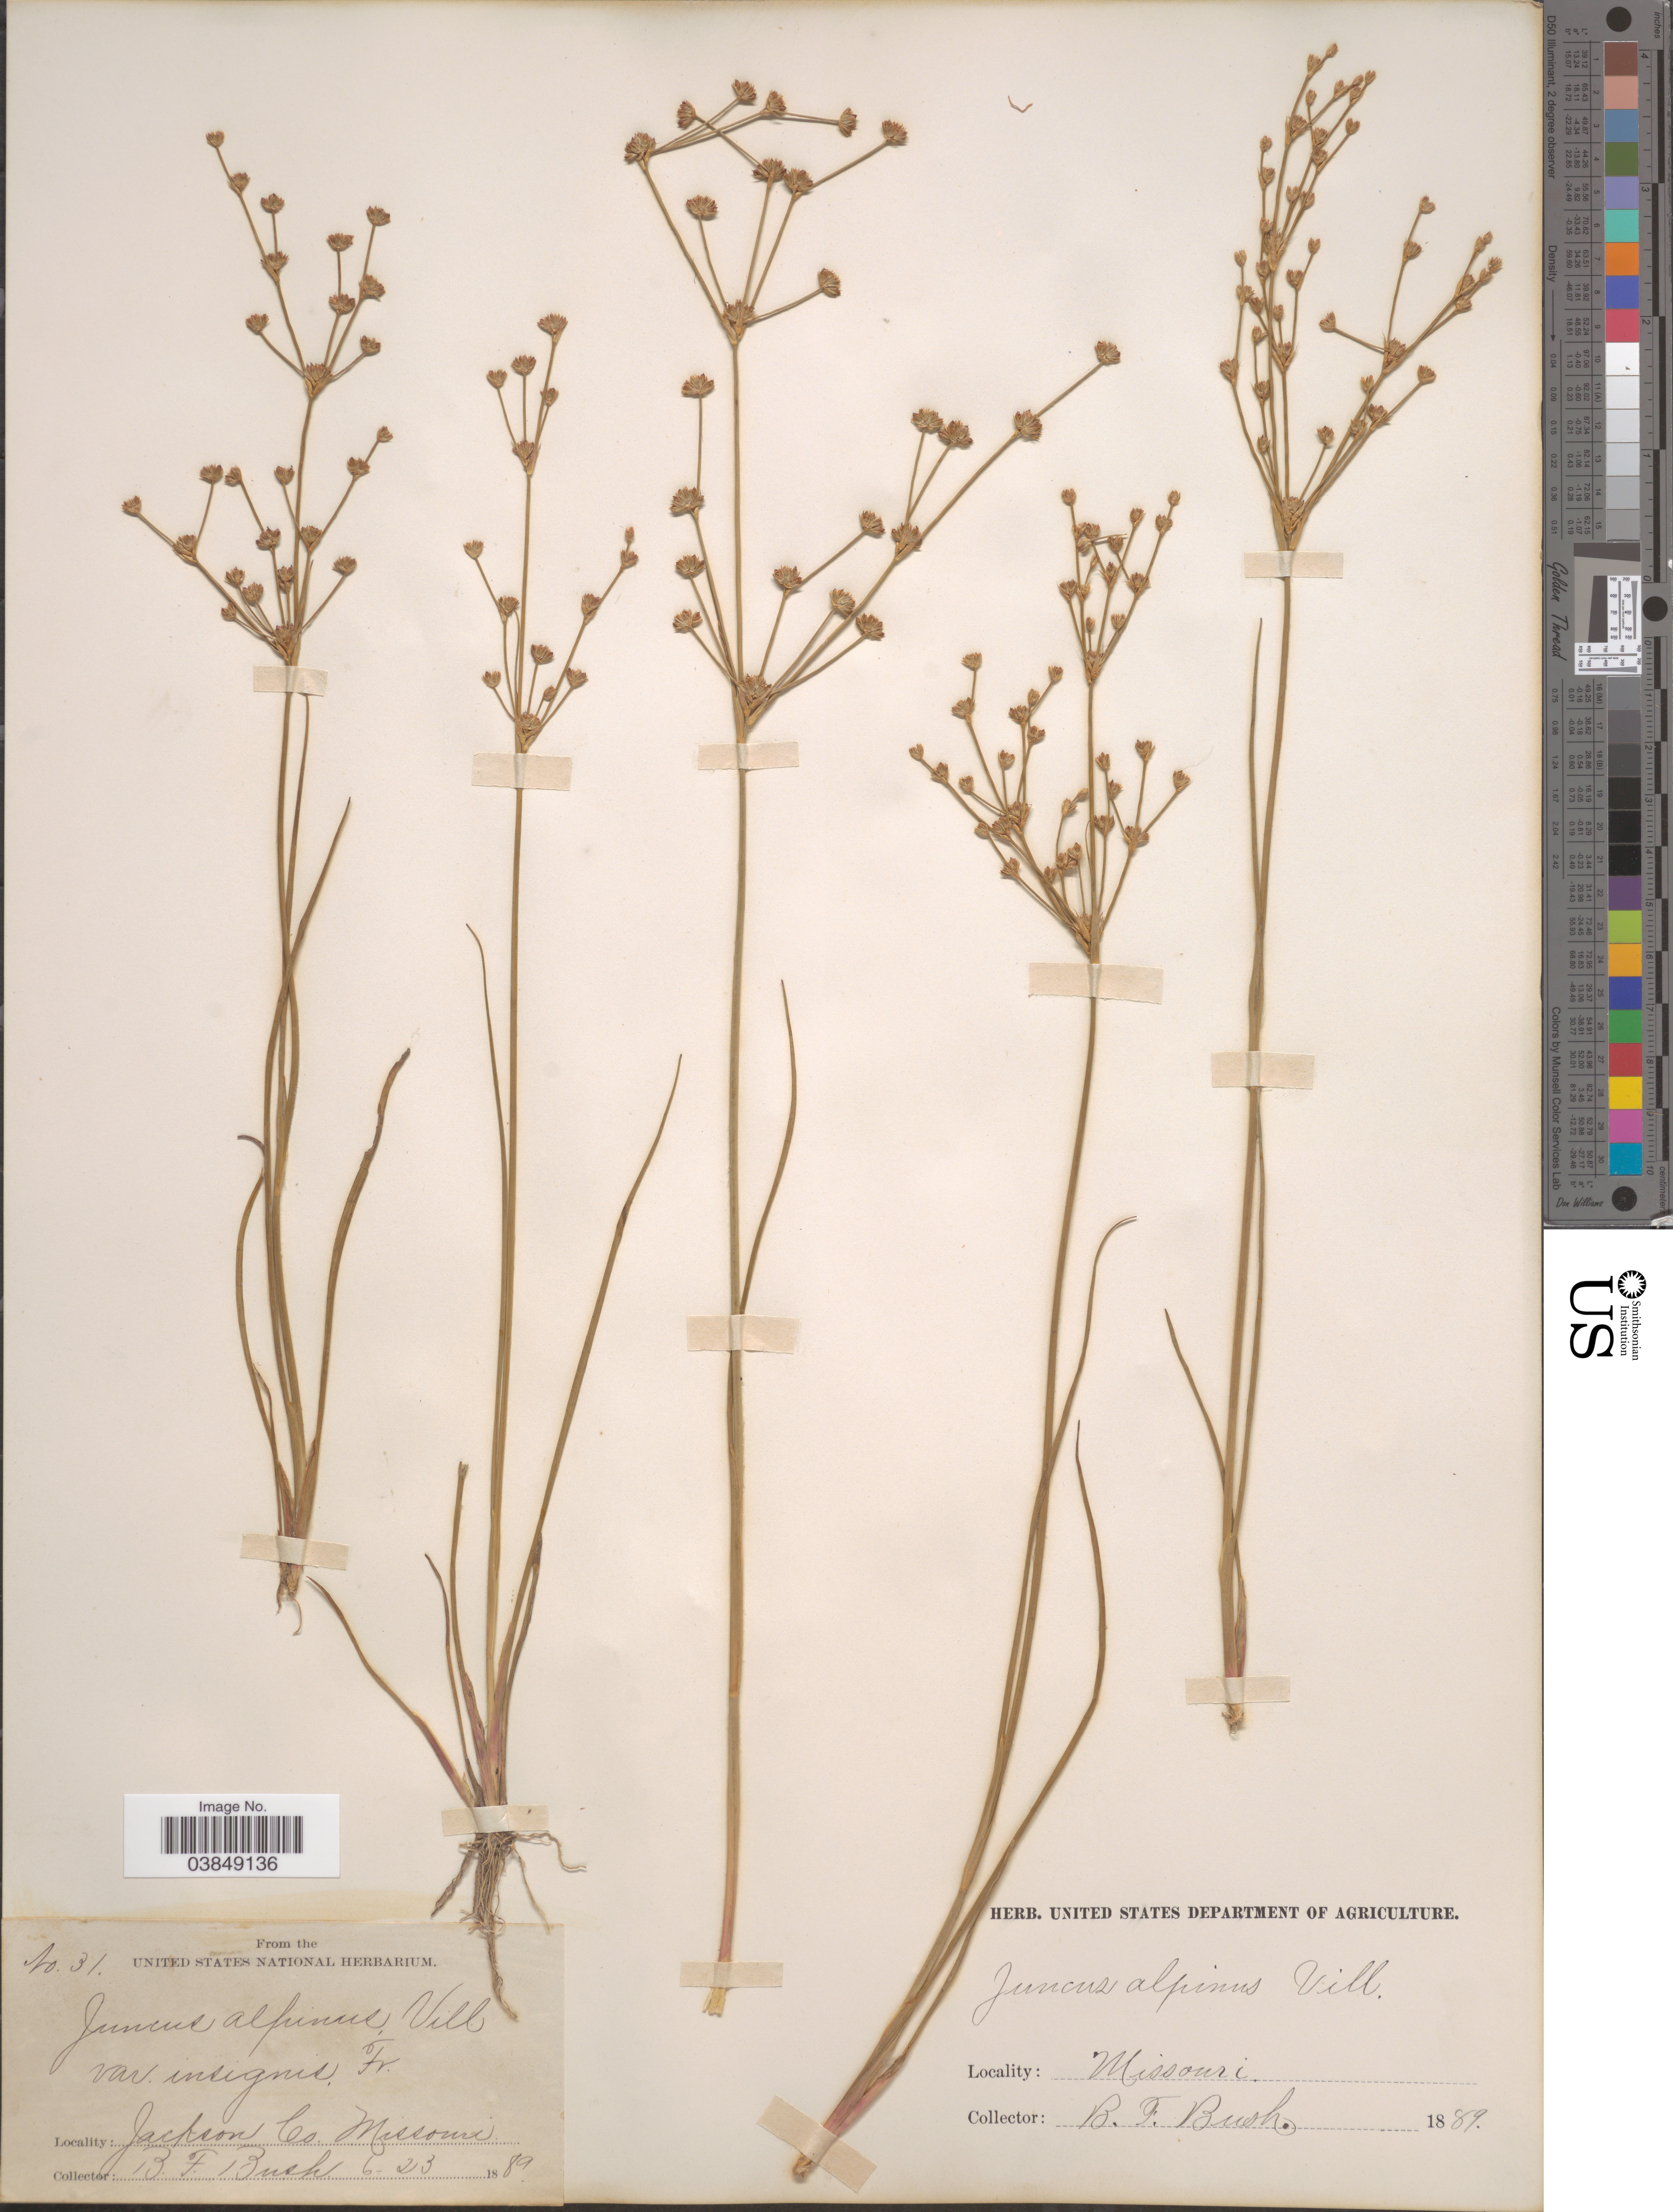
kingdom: Plantae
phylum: Tracheophyta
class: Liliopsida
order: Poales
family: Juncaceae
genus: Juncus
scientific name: Juncus alpinus var. rariflorus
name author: (Hartm.) Hartm.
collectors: B. F. Bush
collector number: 31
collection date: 1889-06-23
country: United States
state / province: Missouri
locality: Jackson Co.